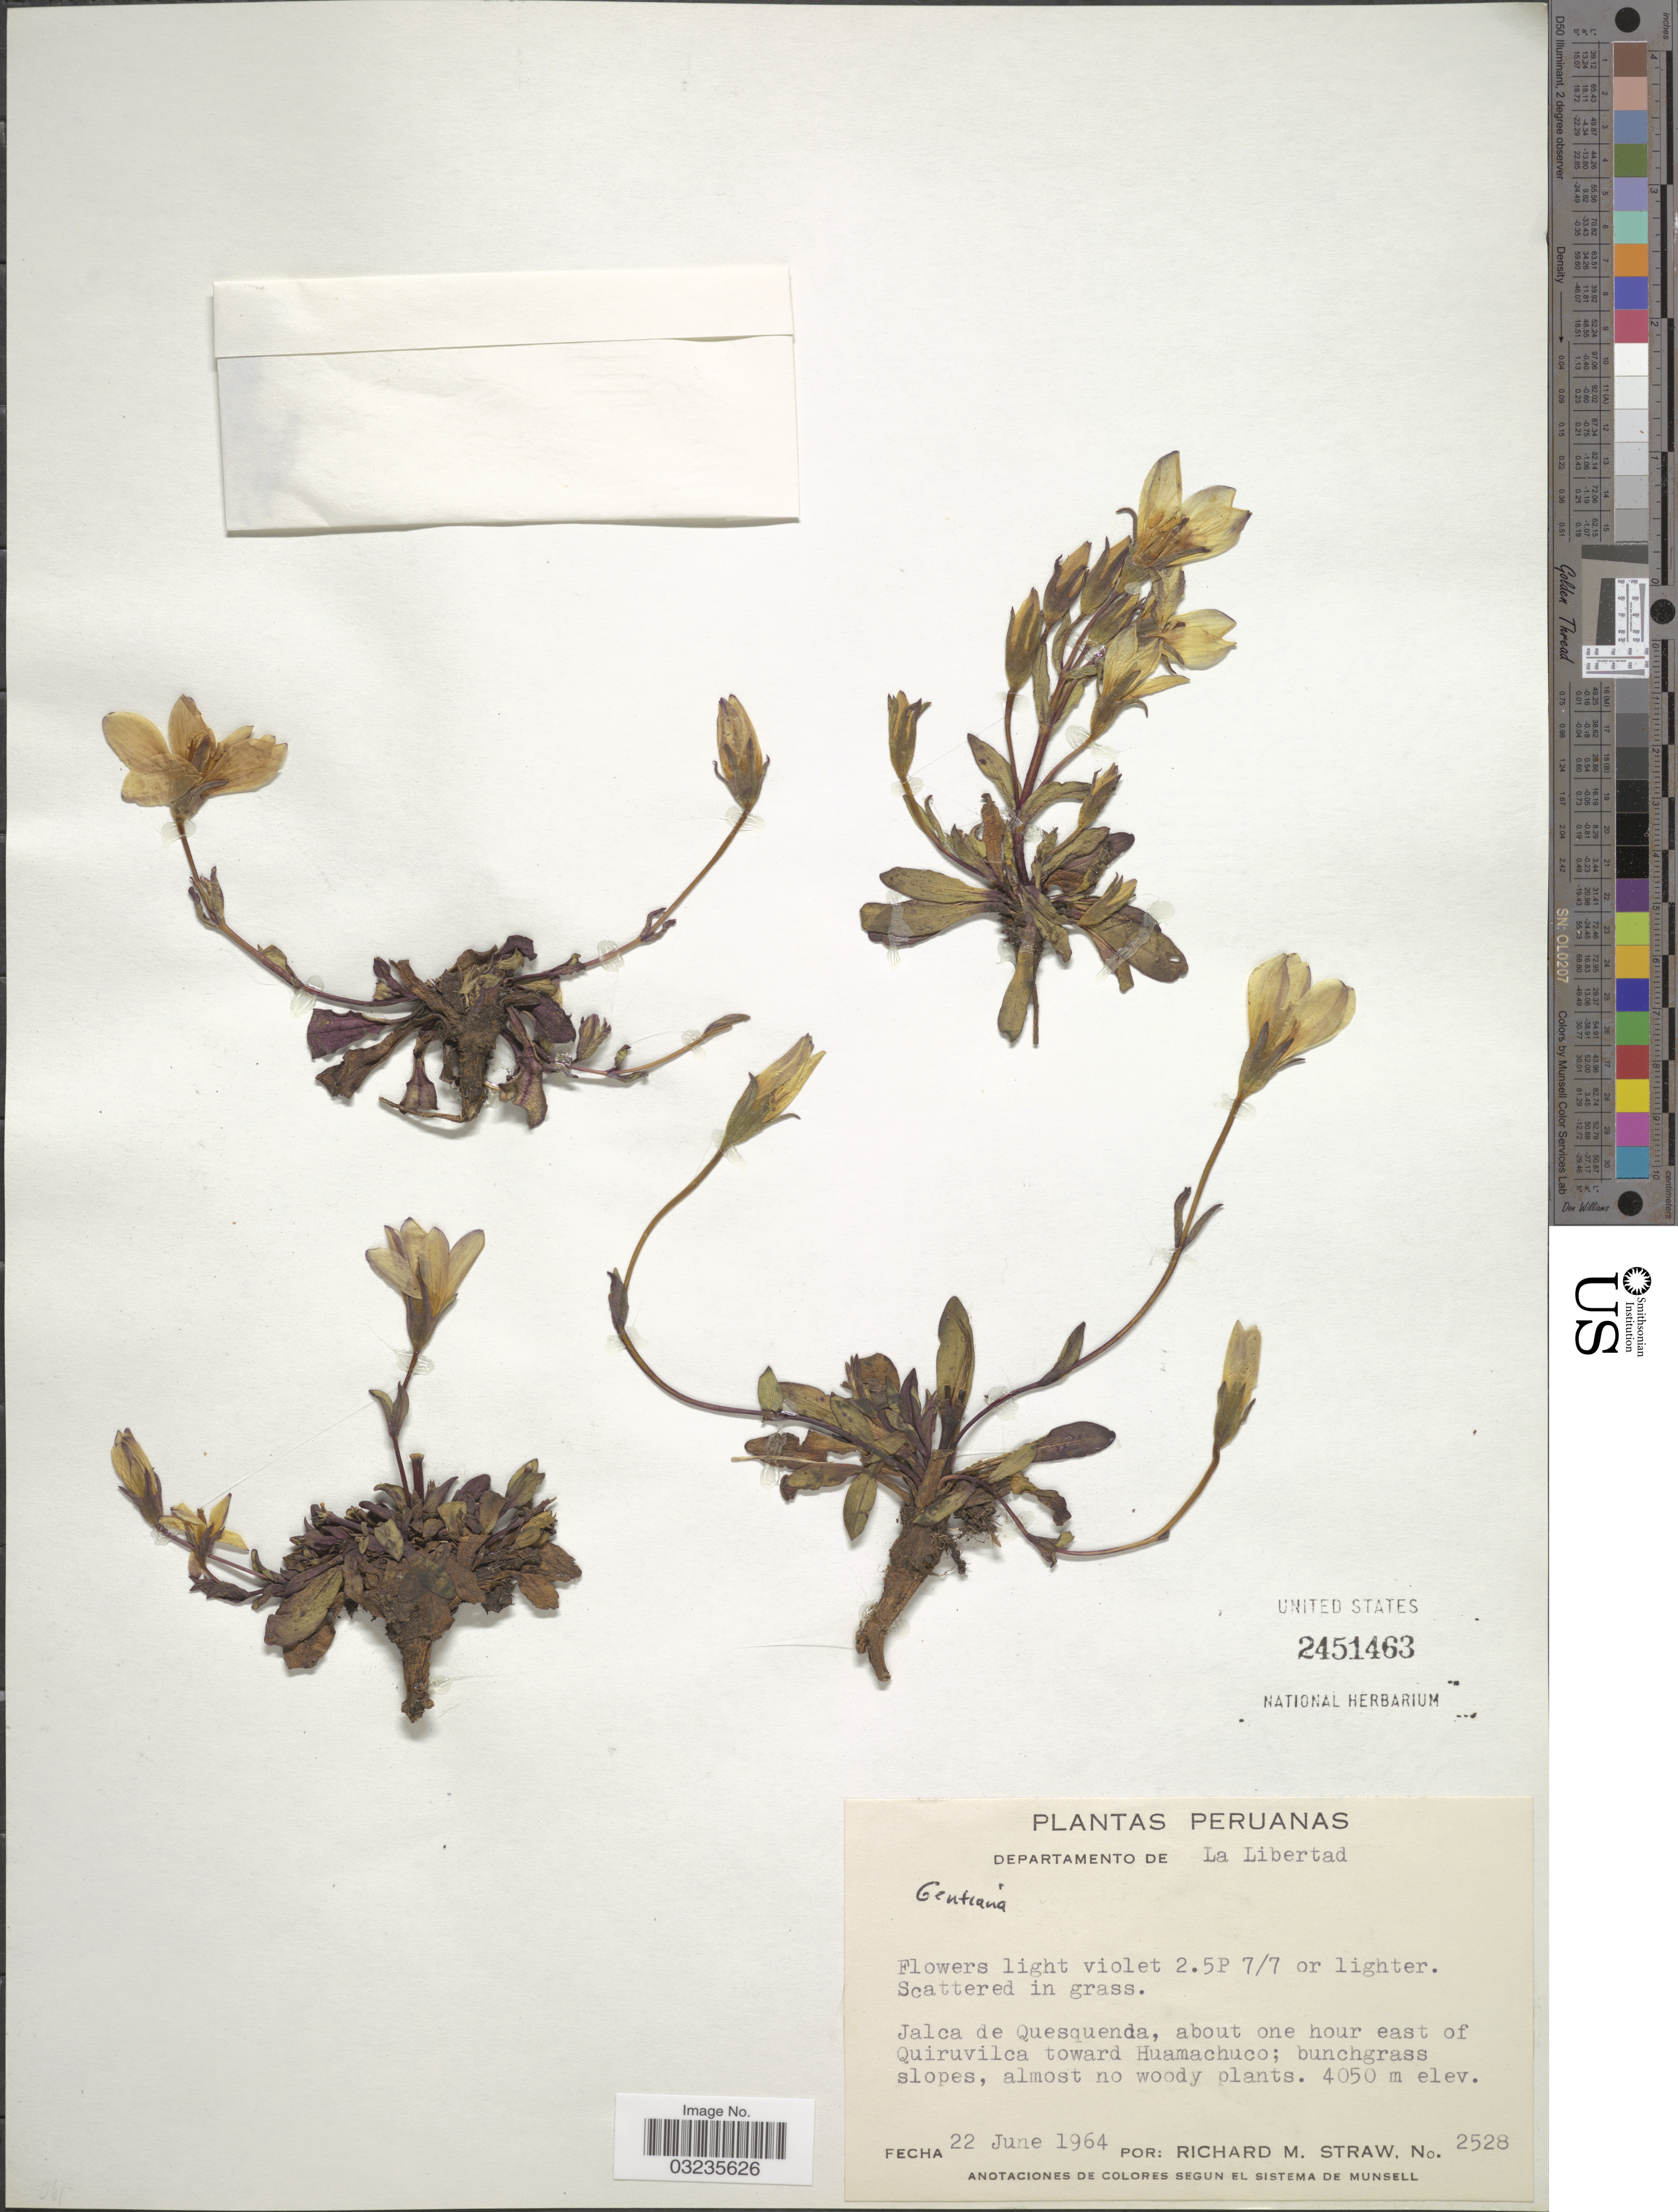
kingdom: Plantae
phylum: Tracheophyta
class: Magnoliopsida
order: Gentianales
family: Gentianaceae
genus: Gentiana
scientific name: Gentiana sp.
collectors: R. M. Straw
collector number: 2528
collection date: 1964-06-22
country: Peru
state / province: La Libertad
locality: Departamento de La Libertad. Jalca de Quesquenda, about one hour east of Quiruvilca toward Huamachuco.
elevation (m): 4050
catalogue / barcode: US 2451463